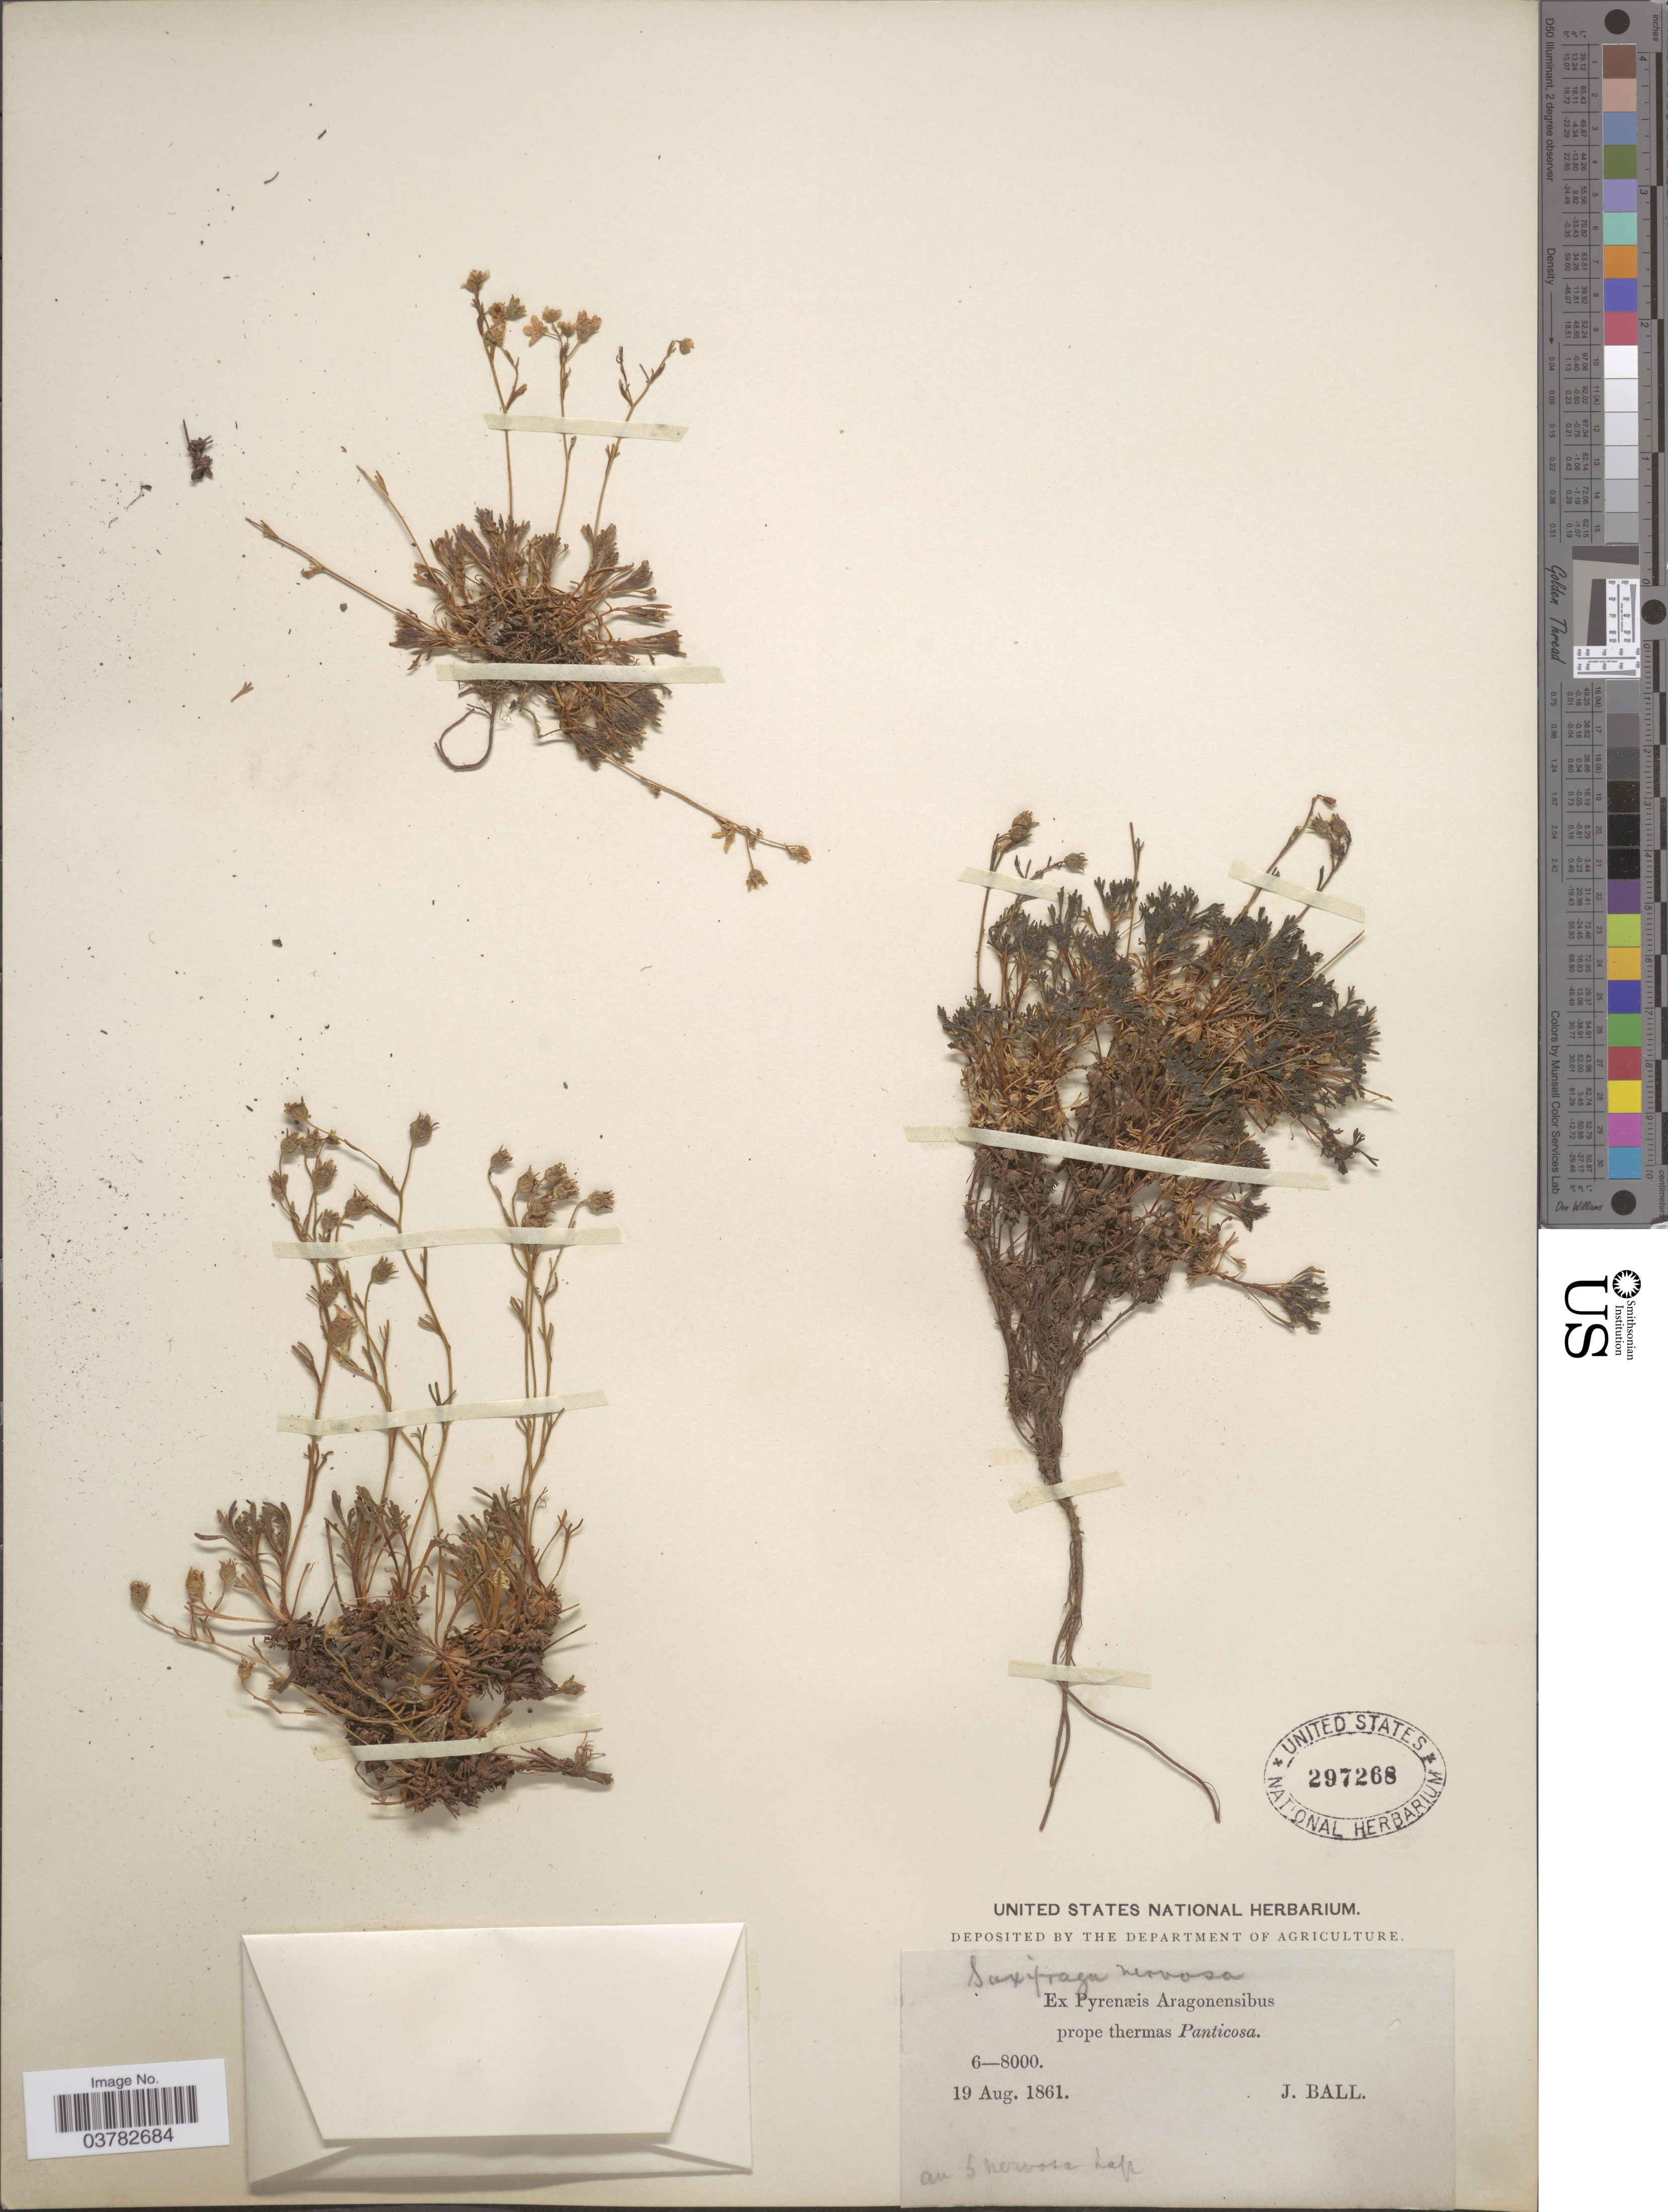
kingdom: Plantae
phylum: Tracheophyta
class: Magnoliopsida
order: Saxifragales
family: Saxifragaceae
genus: Saxifraga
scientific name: Saxifraga nervosa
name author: Lapeyr.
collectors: J. Ball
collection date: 1861-08-19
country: Spain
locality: Ex Pyrenæis Aragonensibus prope thermas Panticosa.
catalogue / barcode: US 297268